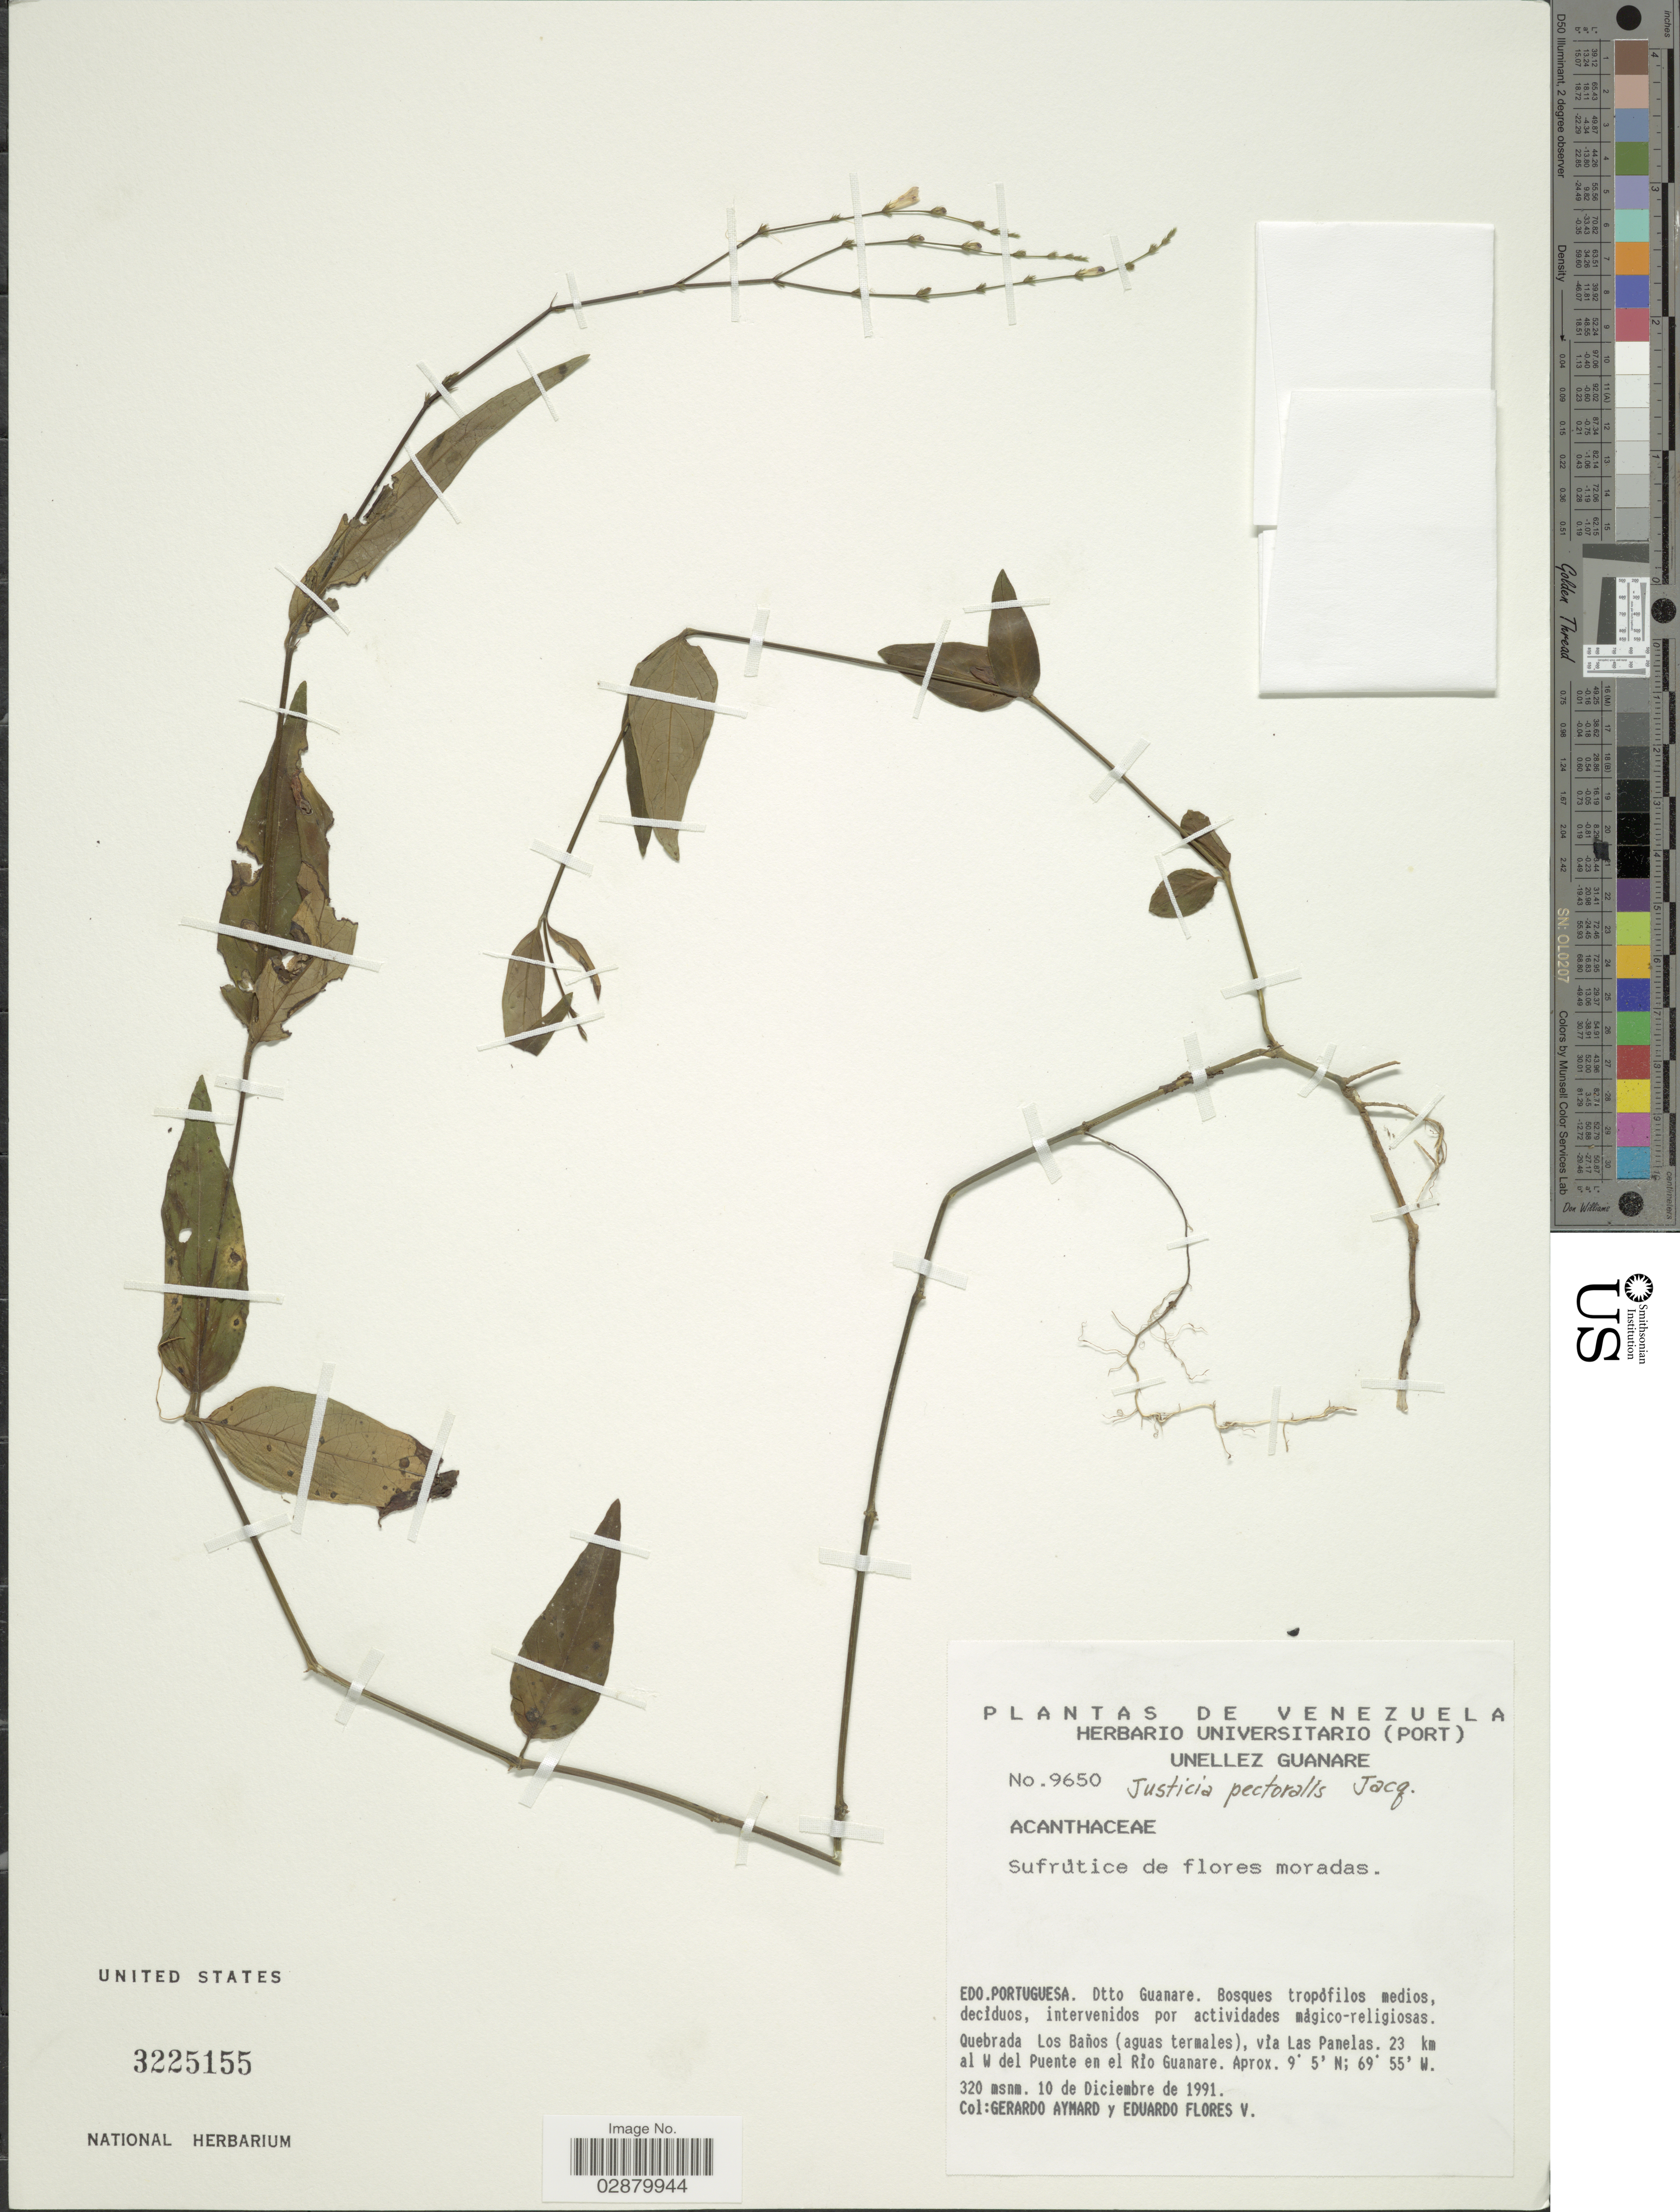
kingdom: Plantae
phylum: Tracheophyta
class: Magnoliopsida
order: Lamiales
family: Acanthaceae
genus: Justicia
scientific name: Justicia pectoralis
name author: Jacq.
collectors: G. A. Aymard & E. Flores V.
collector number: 9650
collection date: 1991-12-10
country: Venezuela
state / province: Portuguesa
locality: Dtto. Guanare. Quebrada Los Baños (aguas termales), vía Las Panelas. 23 km al W del Puente en el Río Guanare.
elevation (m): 320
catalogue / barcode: US 3225155